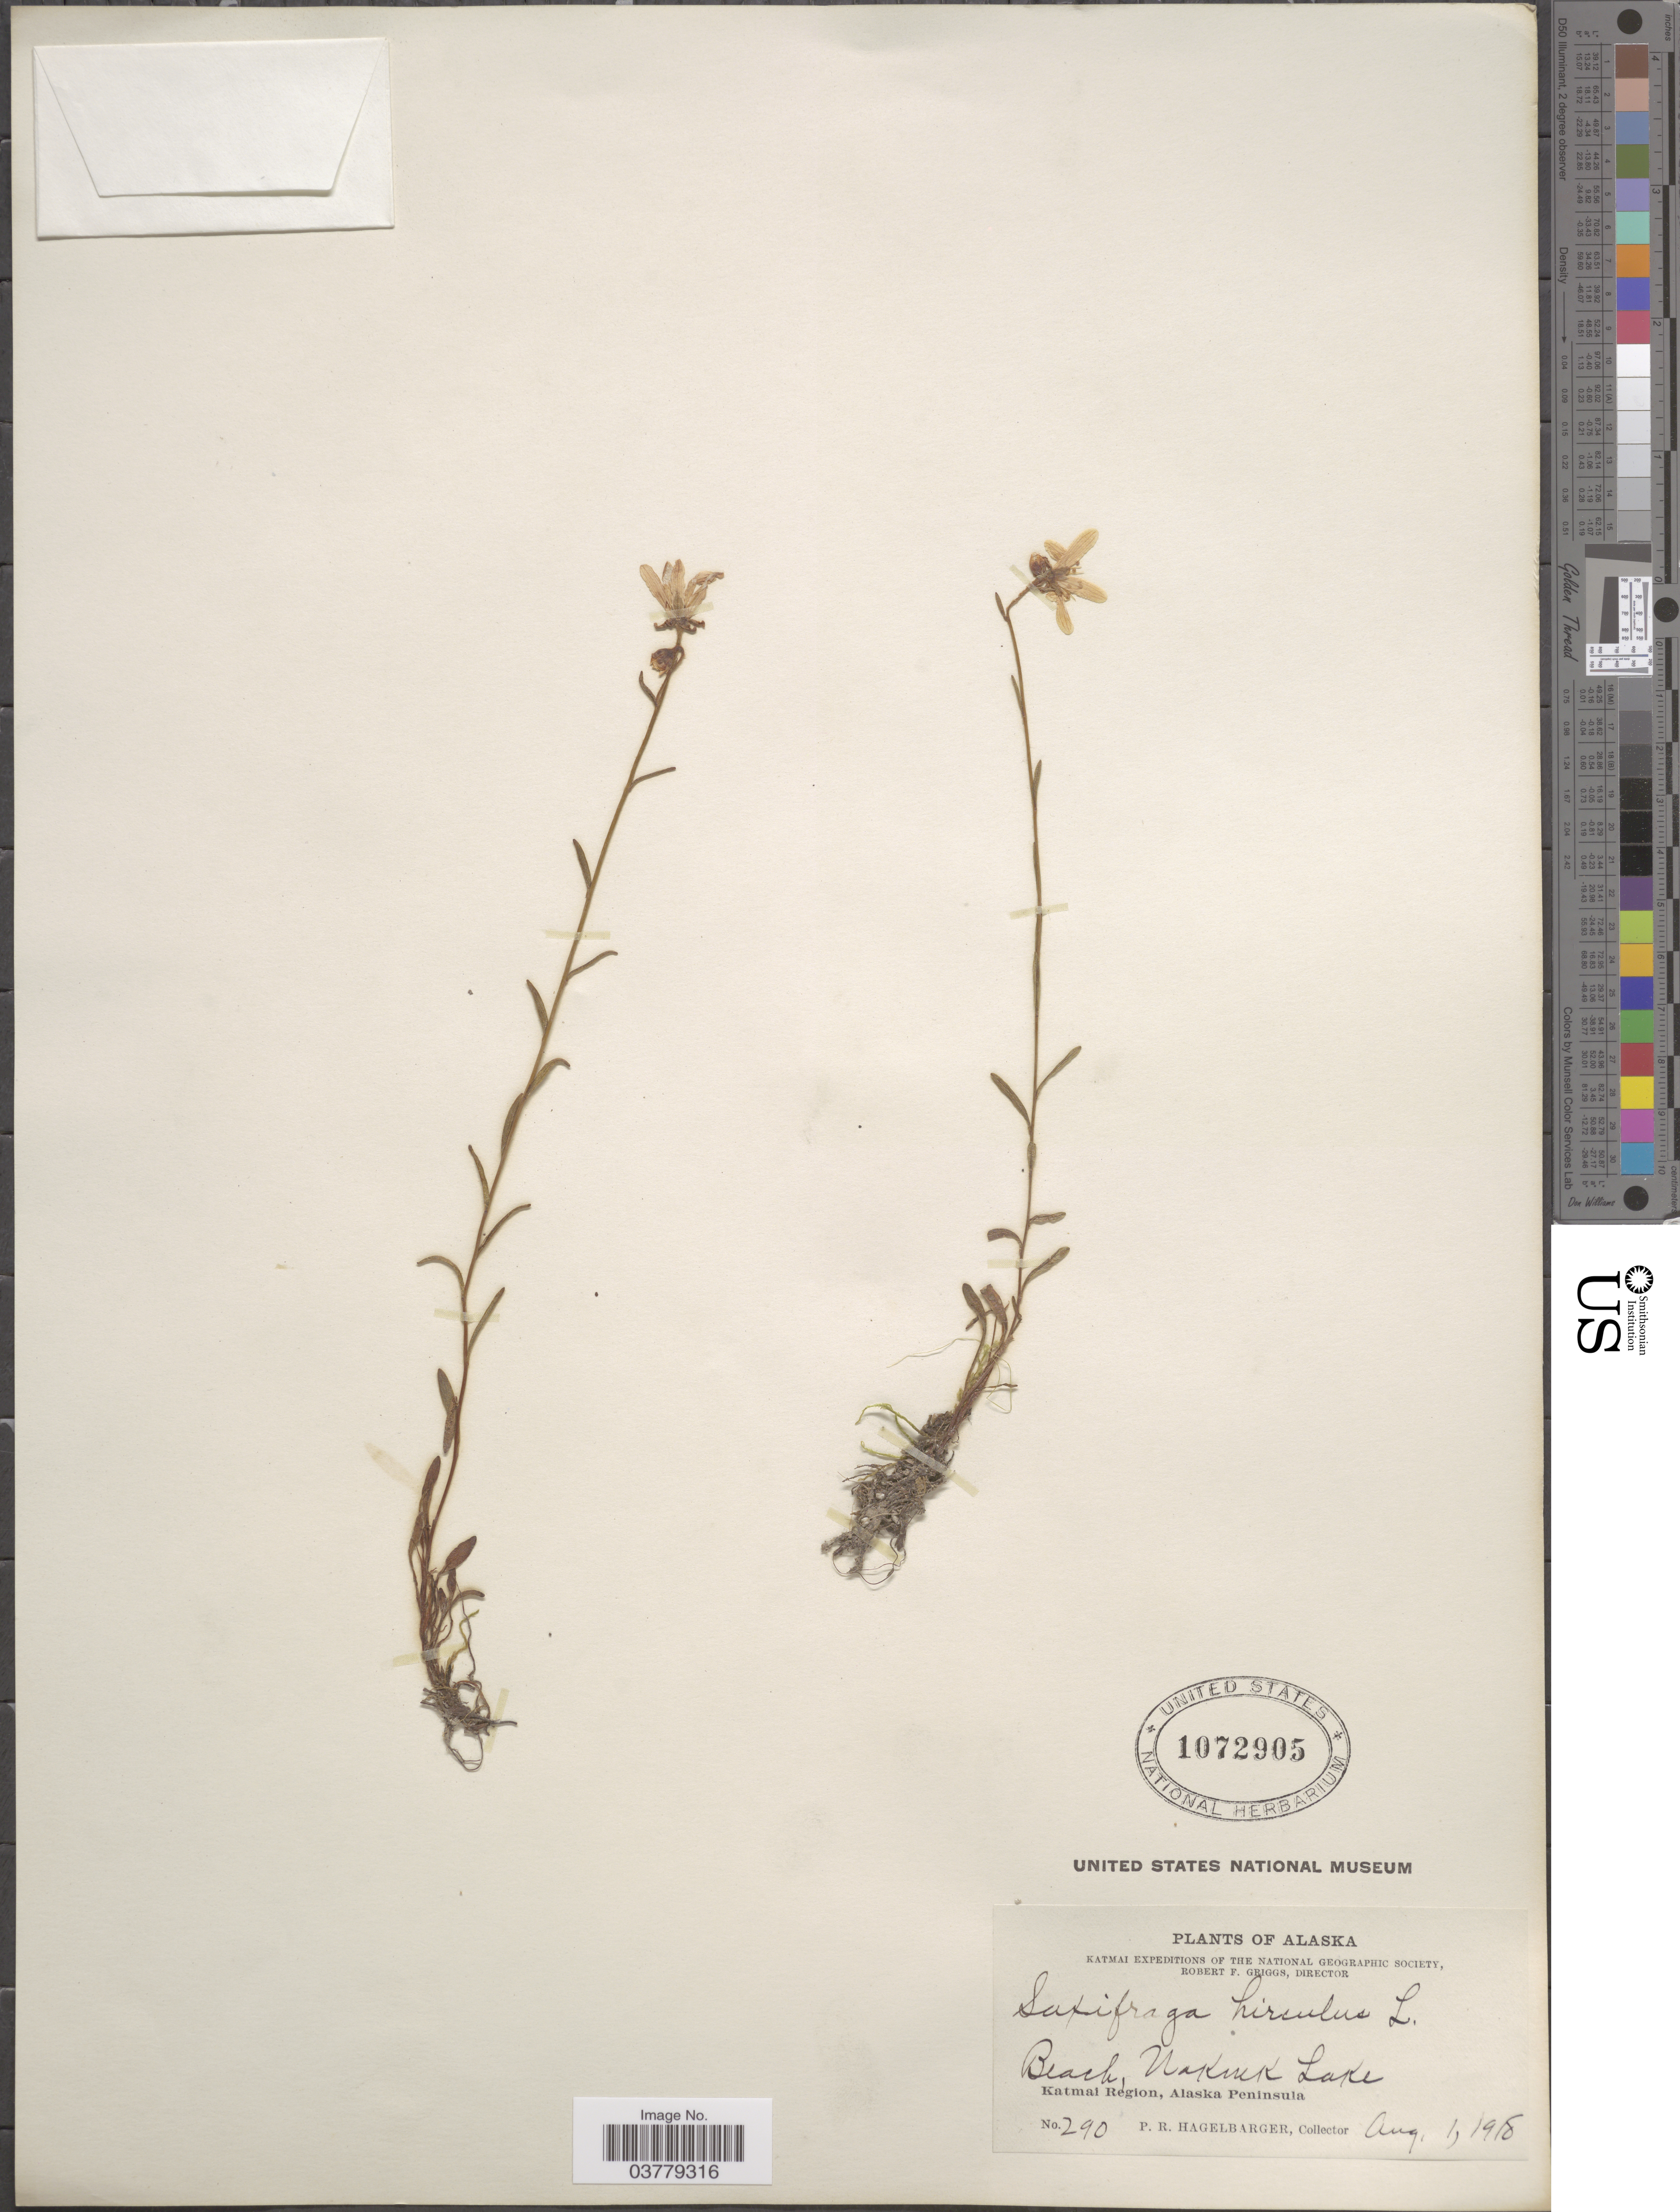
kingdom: Plantae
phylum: Tracheophyta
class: Magnoliopsida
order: Saxifragales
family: Saxifragaceae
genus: Saxifraga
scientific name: Saxifraga hirculus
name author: L.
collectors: P. Hagelbarger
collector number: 290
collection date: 1918-08-01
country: United States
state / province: Alaska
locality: Beach, Naknek Lake, Katmai Region, Alaska Peninsula.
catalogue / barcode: US 1072905